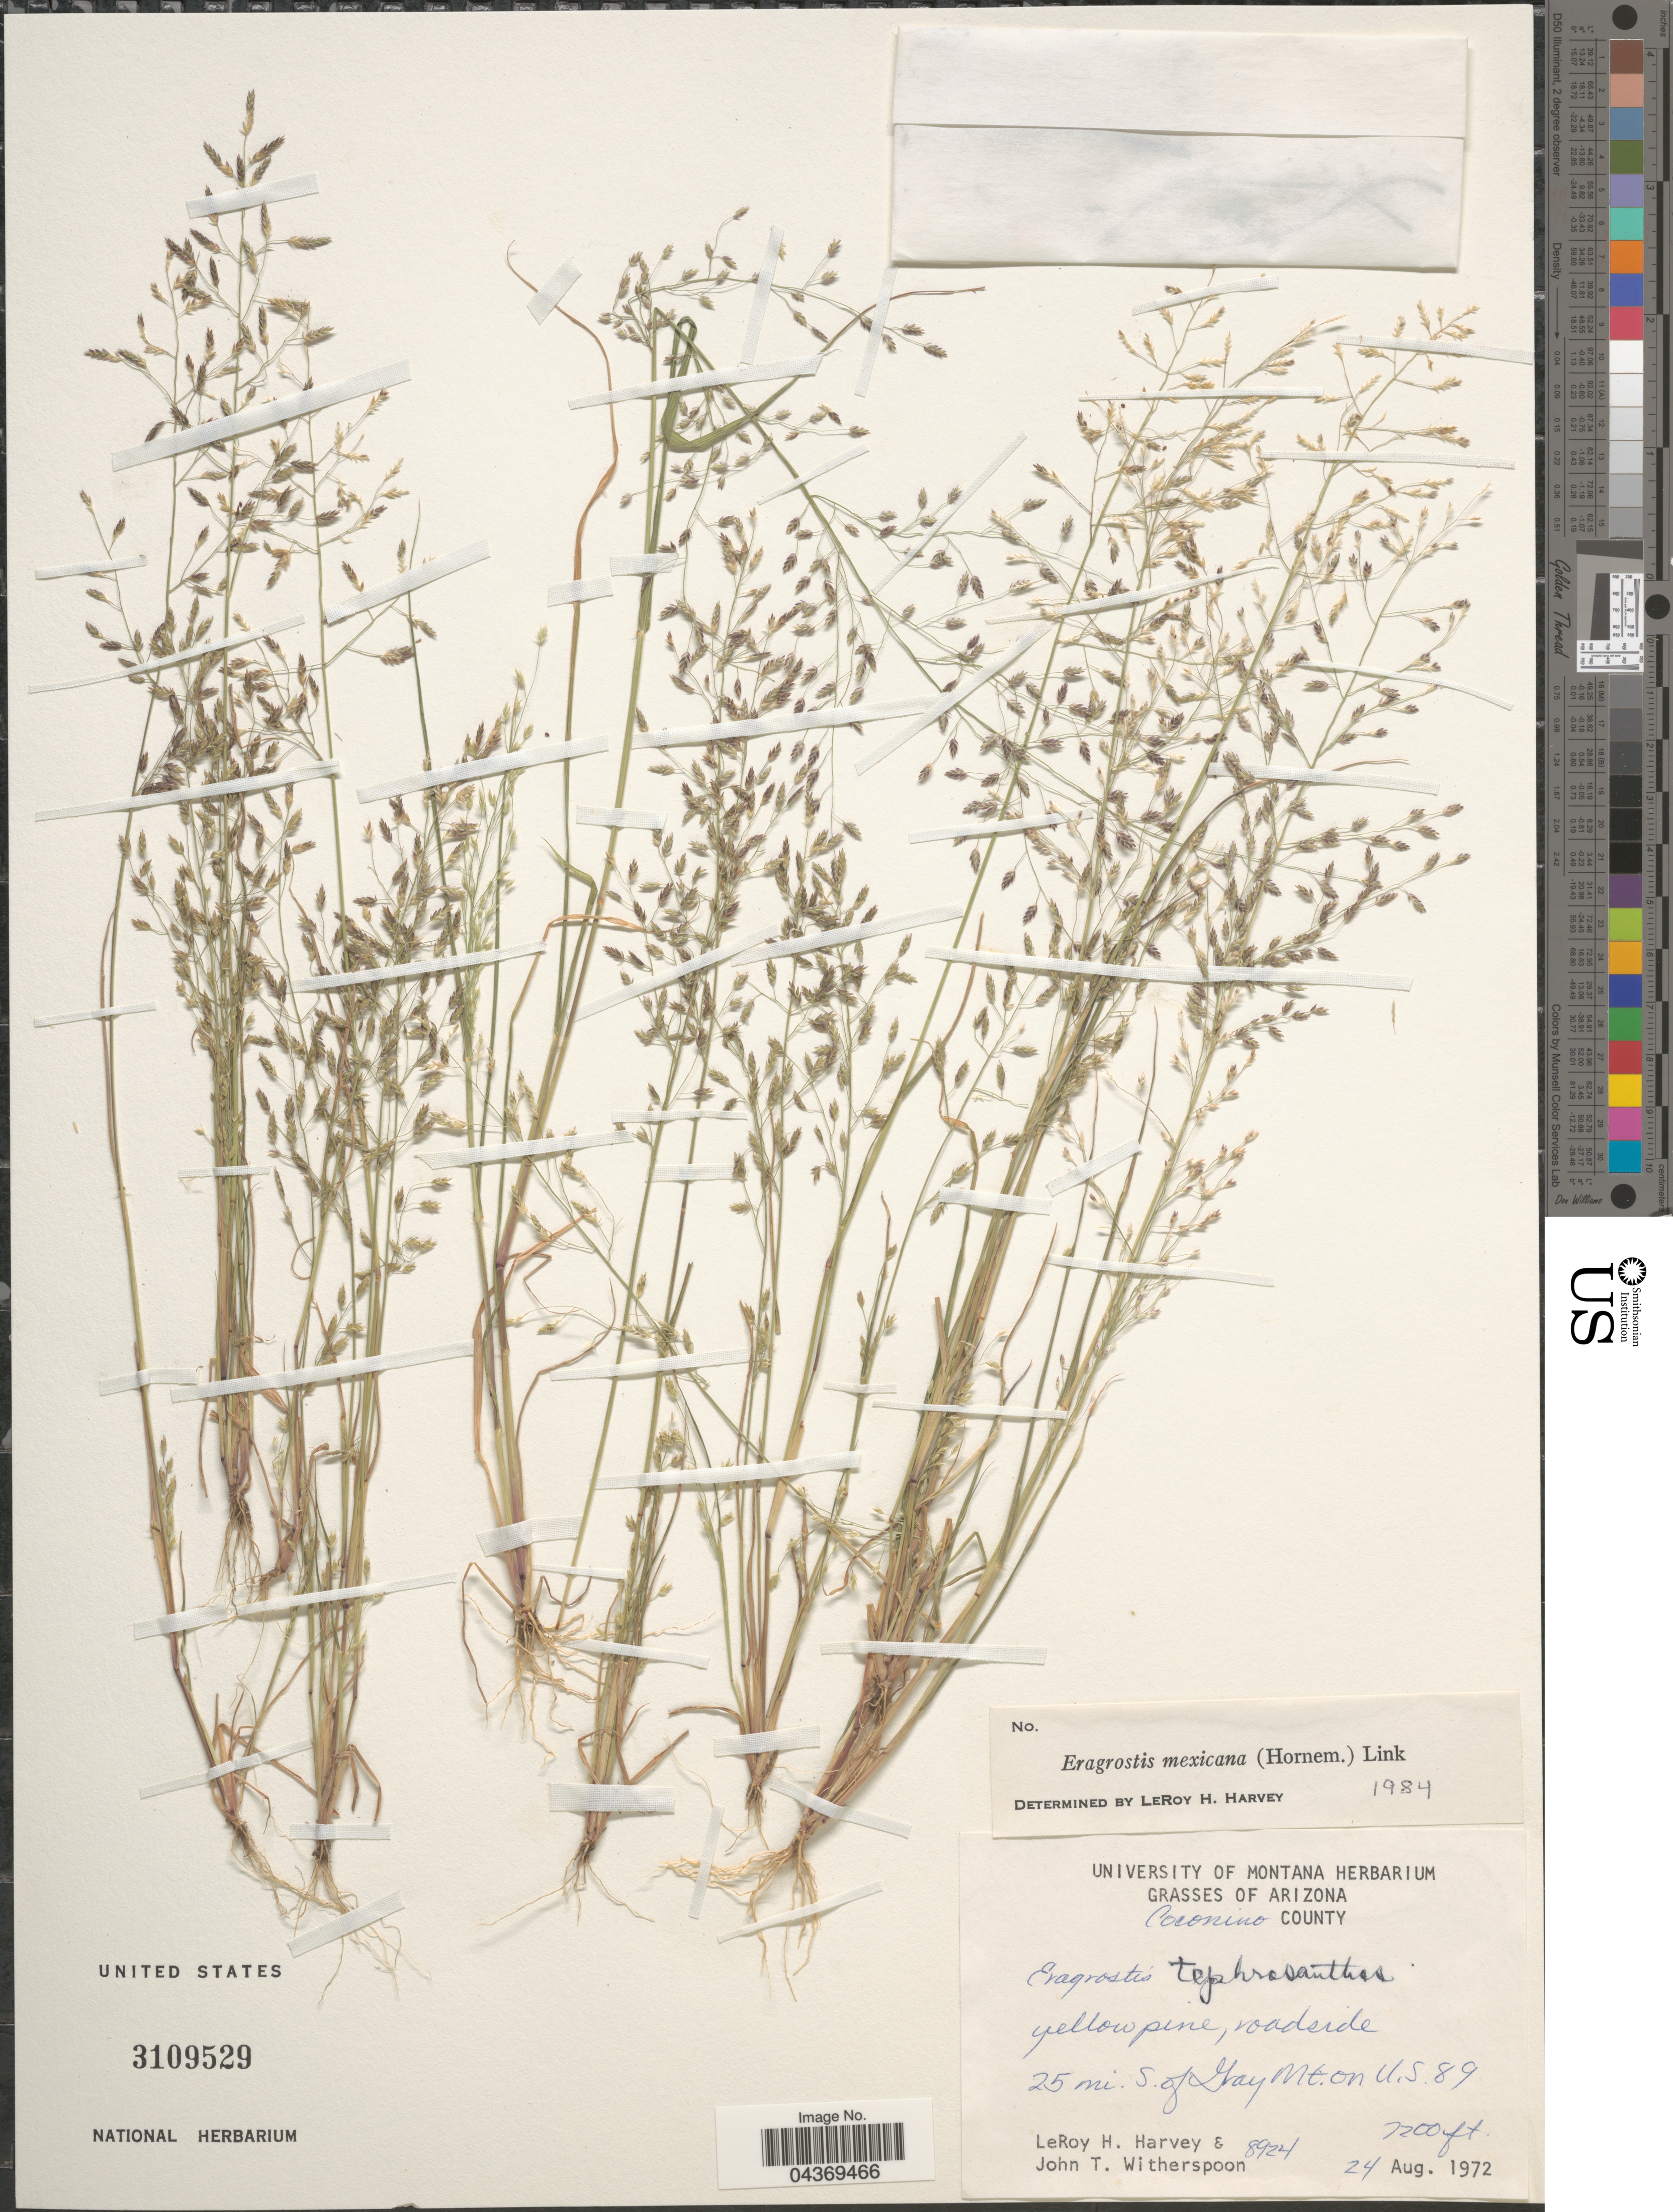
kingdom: Plantae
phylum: Tracheophyta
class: Liliopsida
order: Poales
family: Poaceae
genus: Eragrostis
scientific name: Eragrostis mexicana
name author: (Hornem.) Link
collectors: L. H. Harvey & J. Witherspoon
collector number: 8924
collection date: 1972-08-24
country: United States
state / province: Arizona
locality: Coconino County. Yellow pine, roadside. 25 mi. S.of Gray Mt. on U.S.89.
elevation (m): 2195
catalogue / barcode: US 3109529